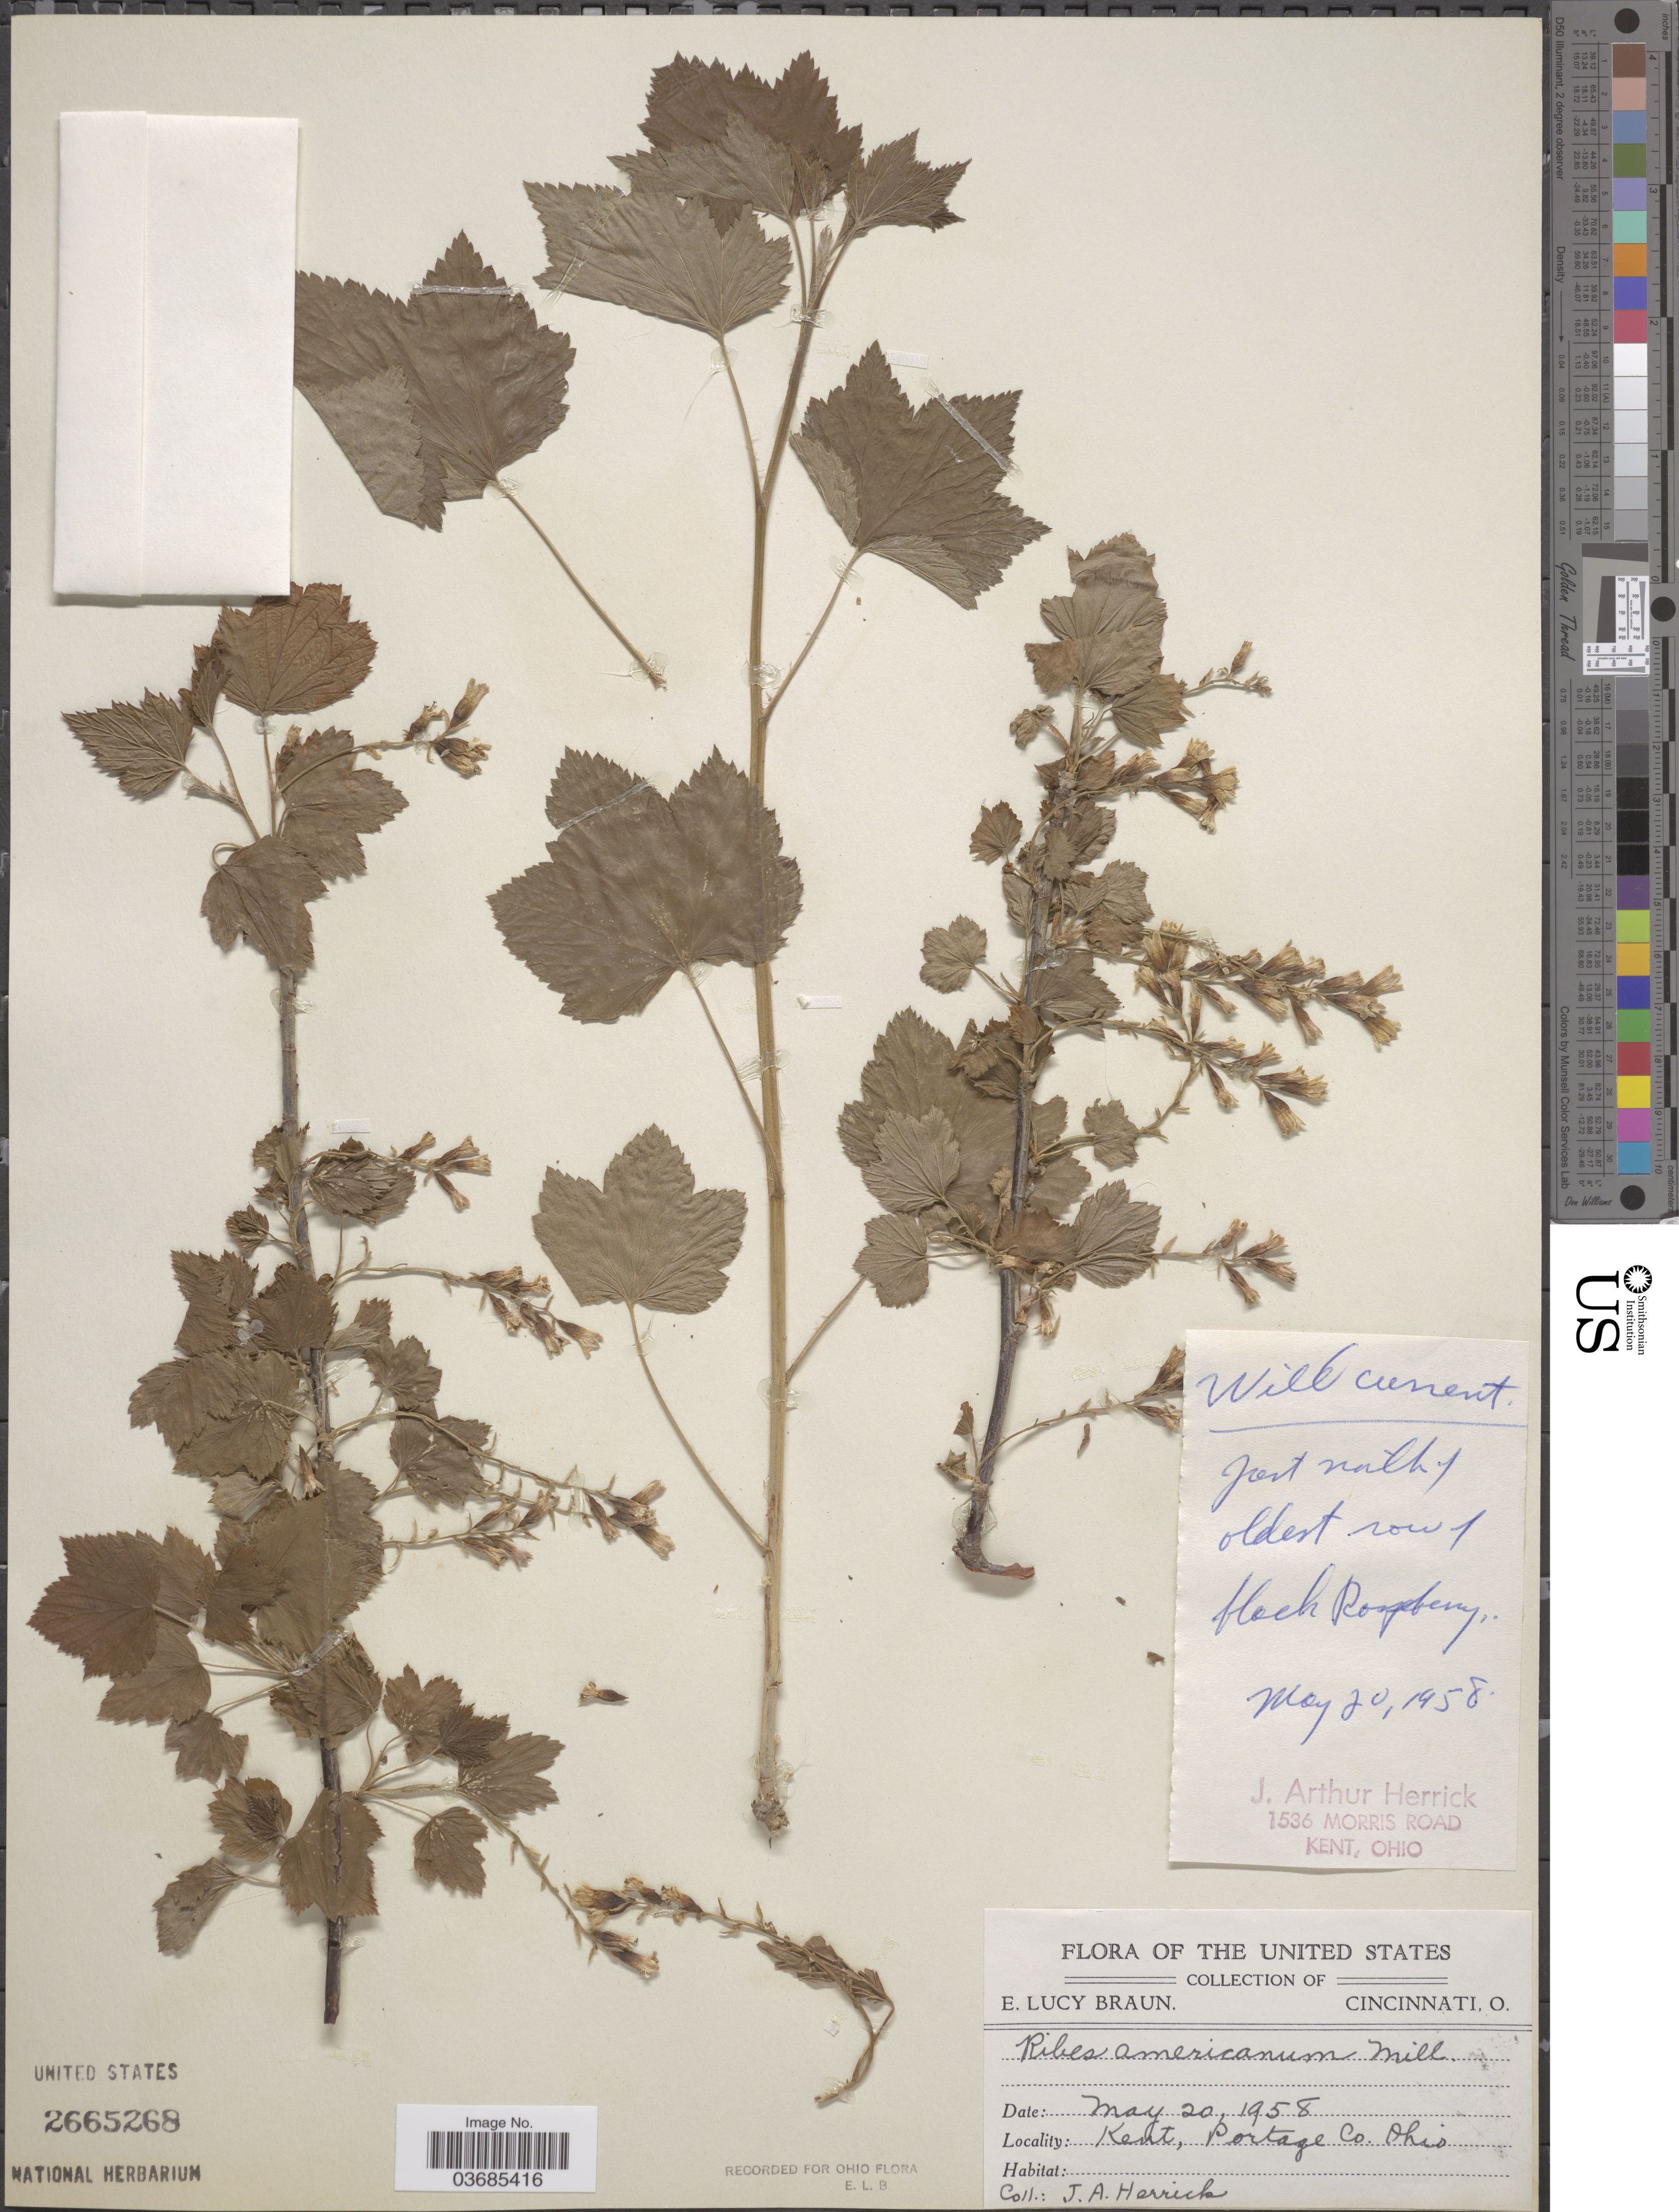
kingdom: Plantae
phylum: Tracheophyta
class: Magnoliopsida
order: Saxifragales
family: Grossulariaceae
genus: Ribes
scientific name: Ribes americanum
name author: Mill.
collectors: J. Herrick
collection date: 1958-05-20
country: United States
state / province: Ohio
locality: Kent, Portage Co.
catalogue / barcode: US 2665268